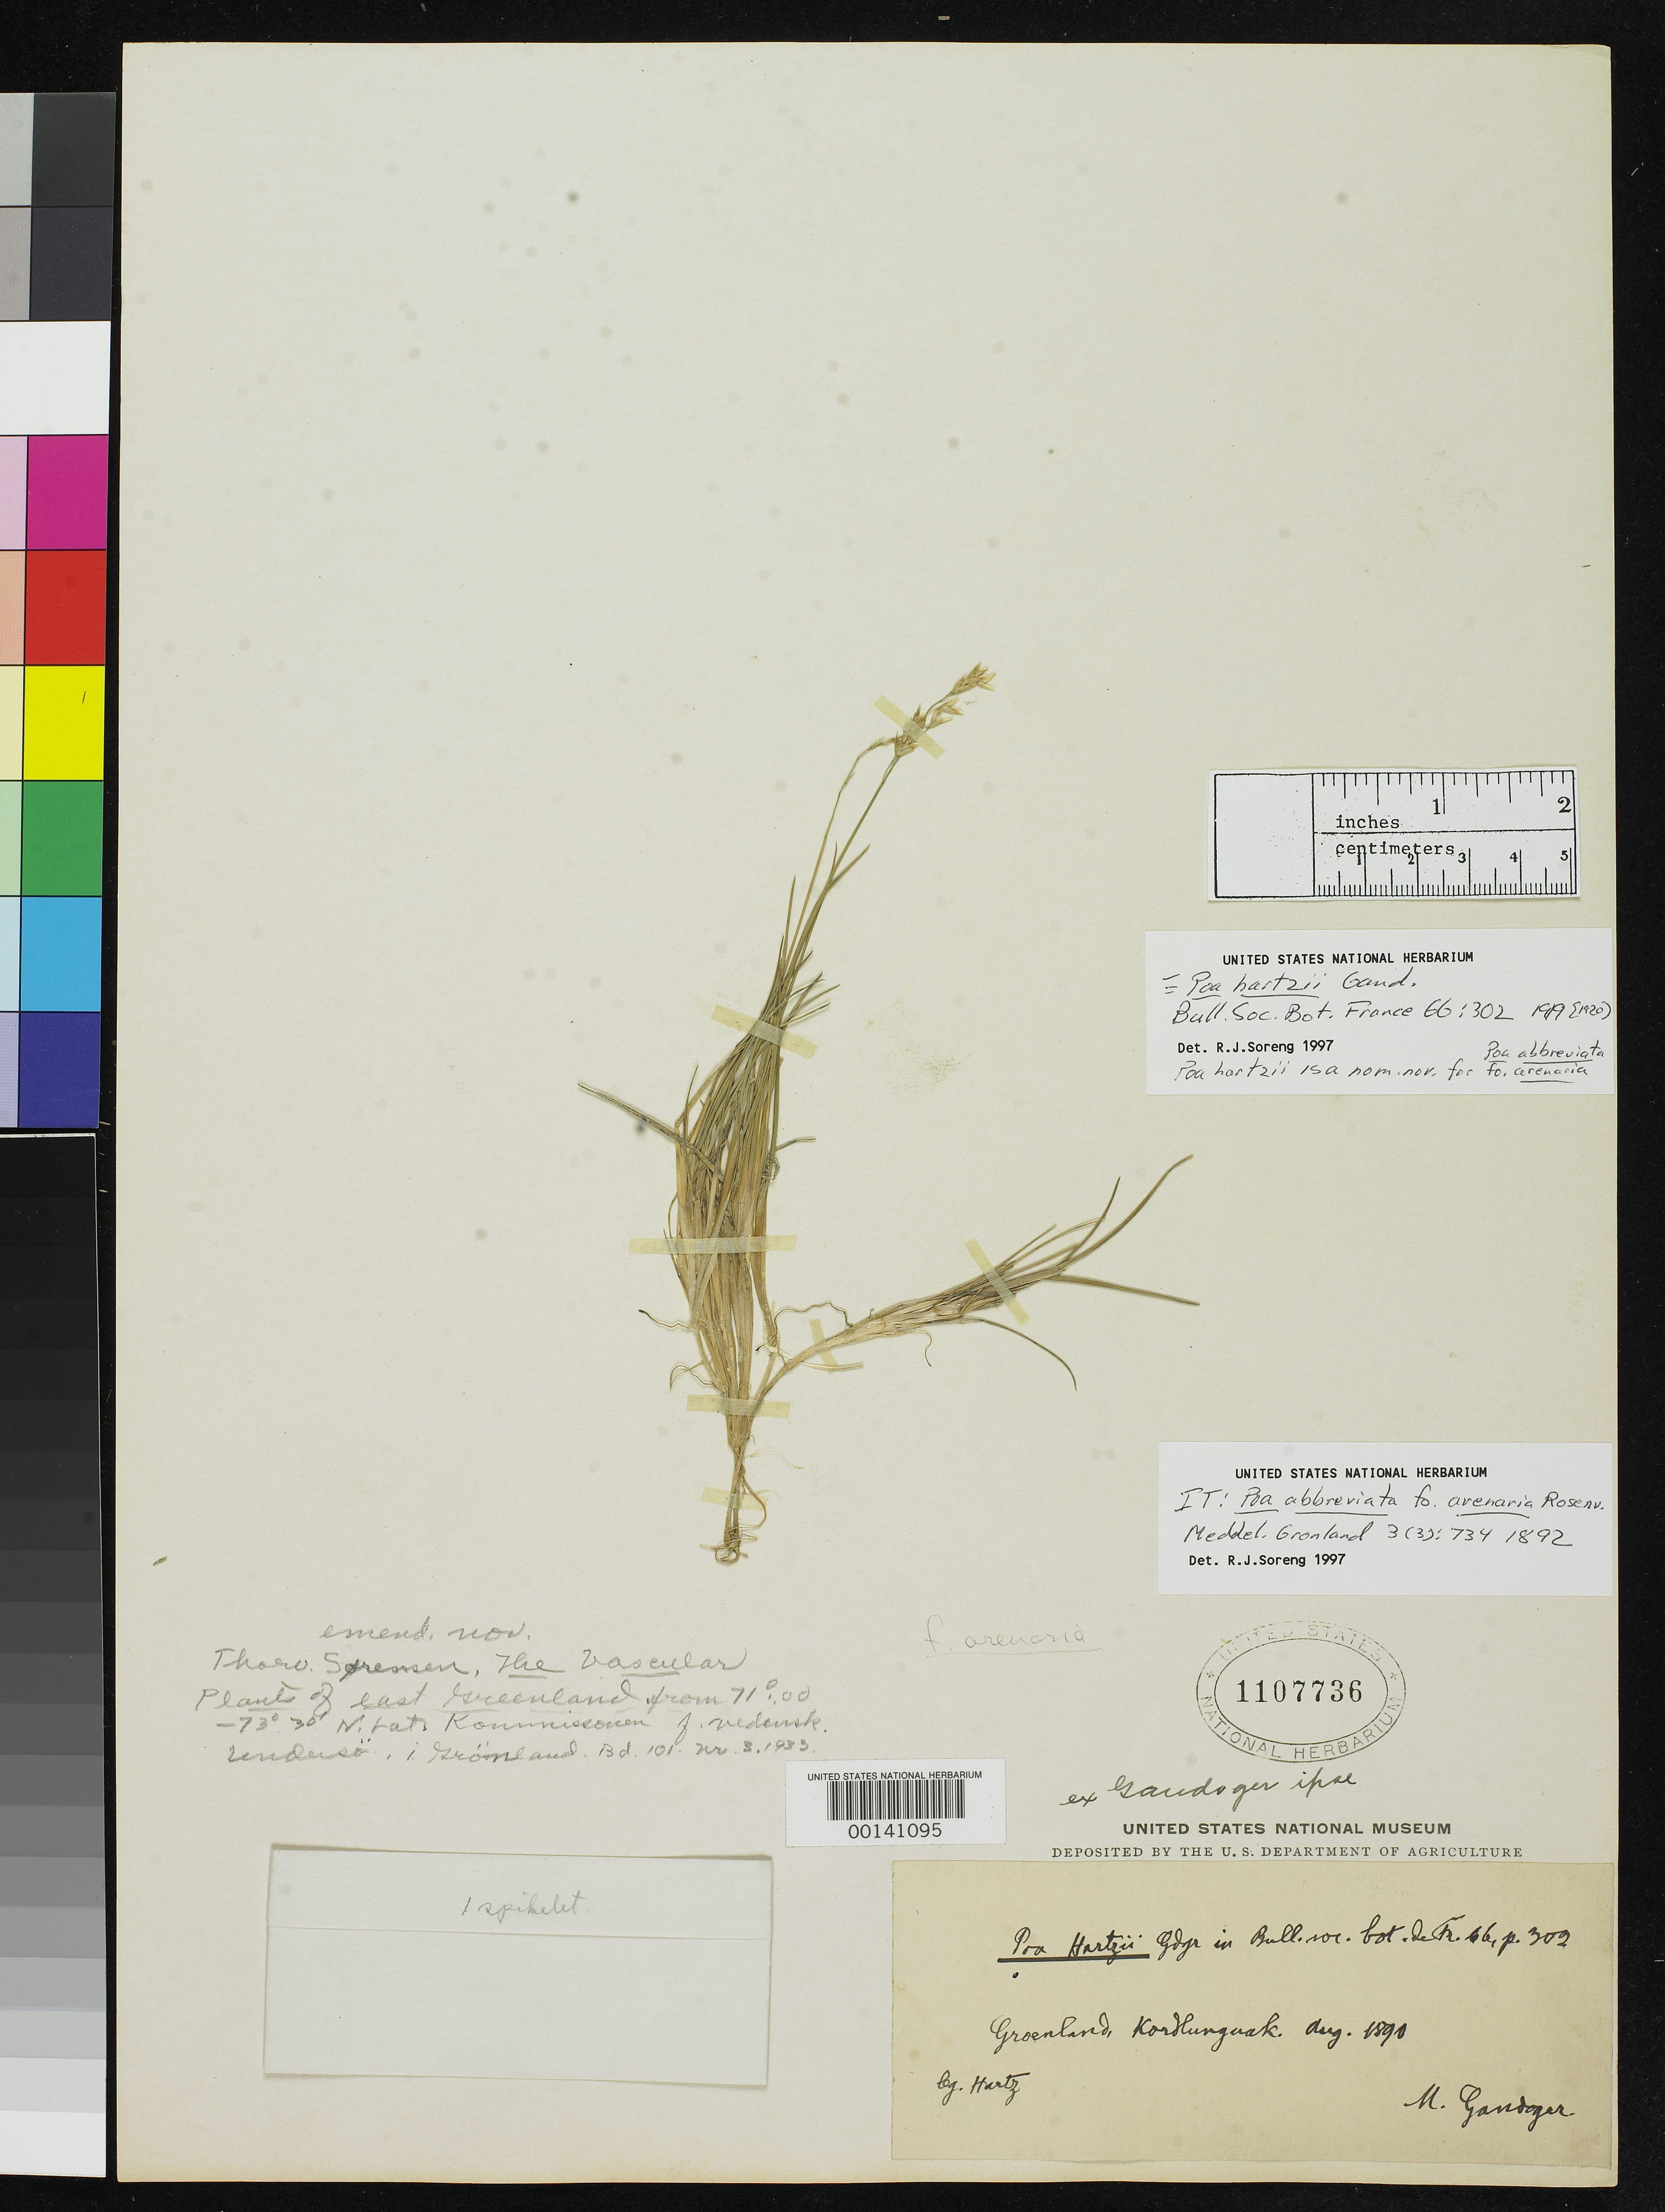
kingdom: Plantae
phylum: Tracheophyta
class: Liliopsida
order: Poales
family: Poaceae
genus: Poa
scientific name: Poa hartzii subsp. hartzii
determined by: Soreng, Robert J., Research Associate (BOT), Smithsonian Institution - National Museum of Natural History (UNITED STATES)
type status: Type Fragment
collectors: -. Hartz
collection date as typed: Aug 1890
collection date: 1890-08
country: Greenland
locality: Kordlungvak Vajgatsch.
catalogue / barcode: US 1107736